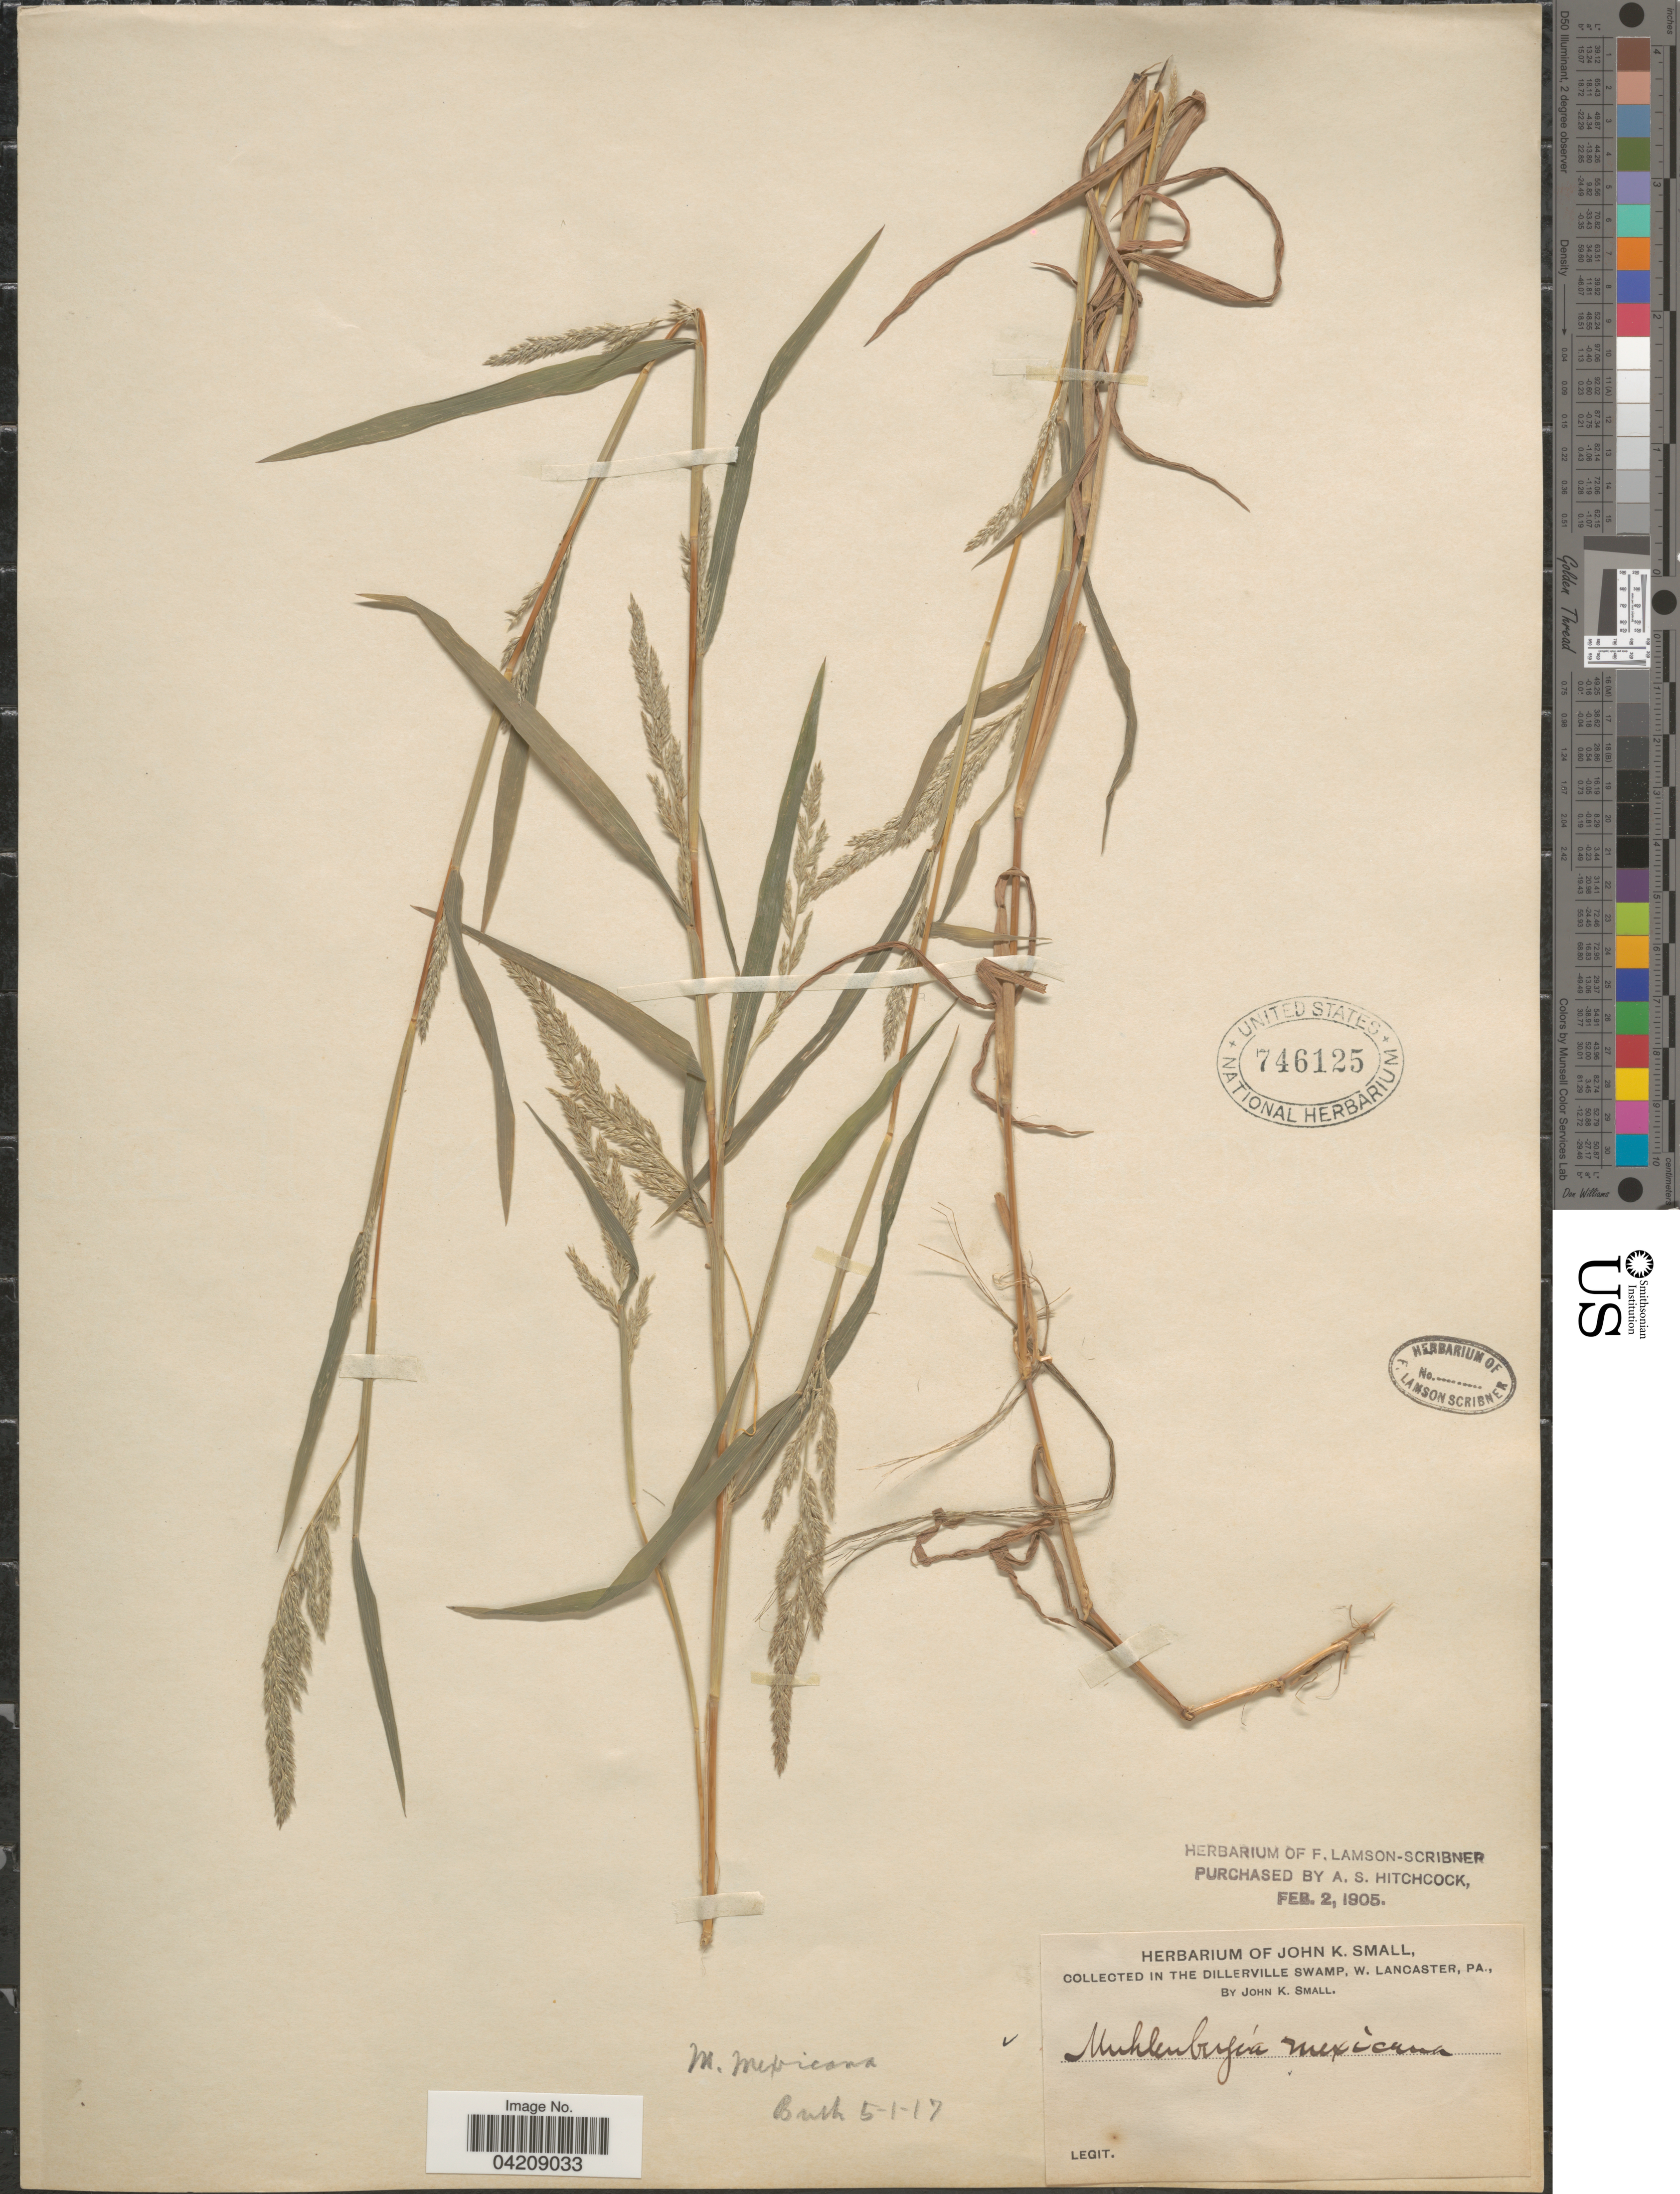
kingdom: Plantae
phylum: Tracheophyta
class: Liliopsida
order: Poales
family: Poaceae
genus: Muhlenbergia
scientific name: Muhlenbergia frondosa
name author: (Poir.) Fernald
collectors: J. K. Small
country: United States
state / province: Pennsylvania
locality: The Dillerville Swamp, W. Lancaster.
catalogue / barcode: US 746125